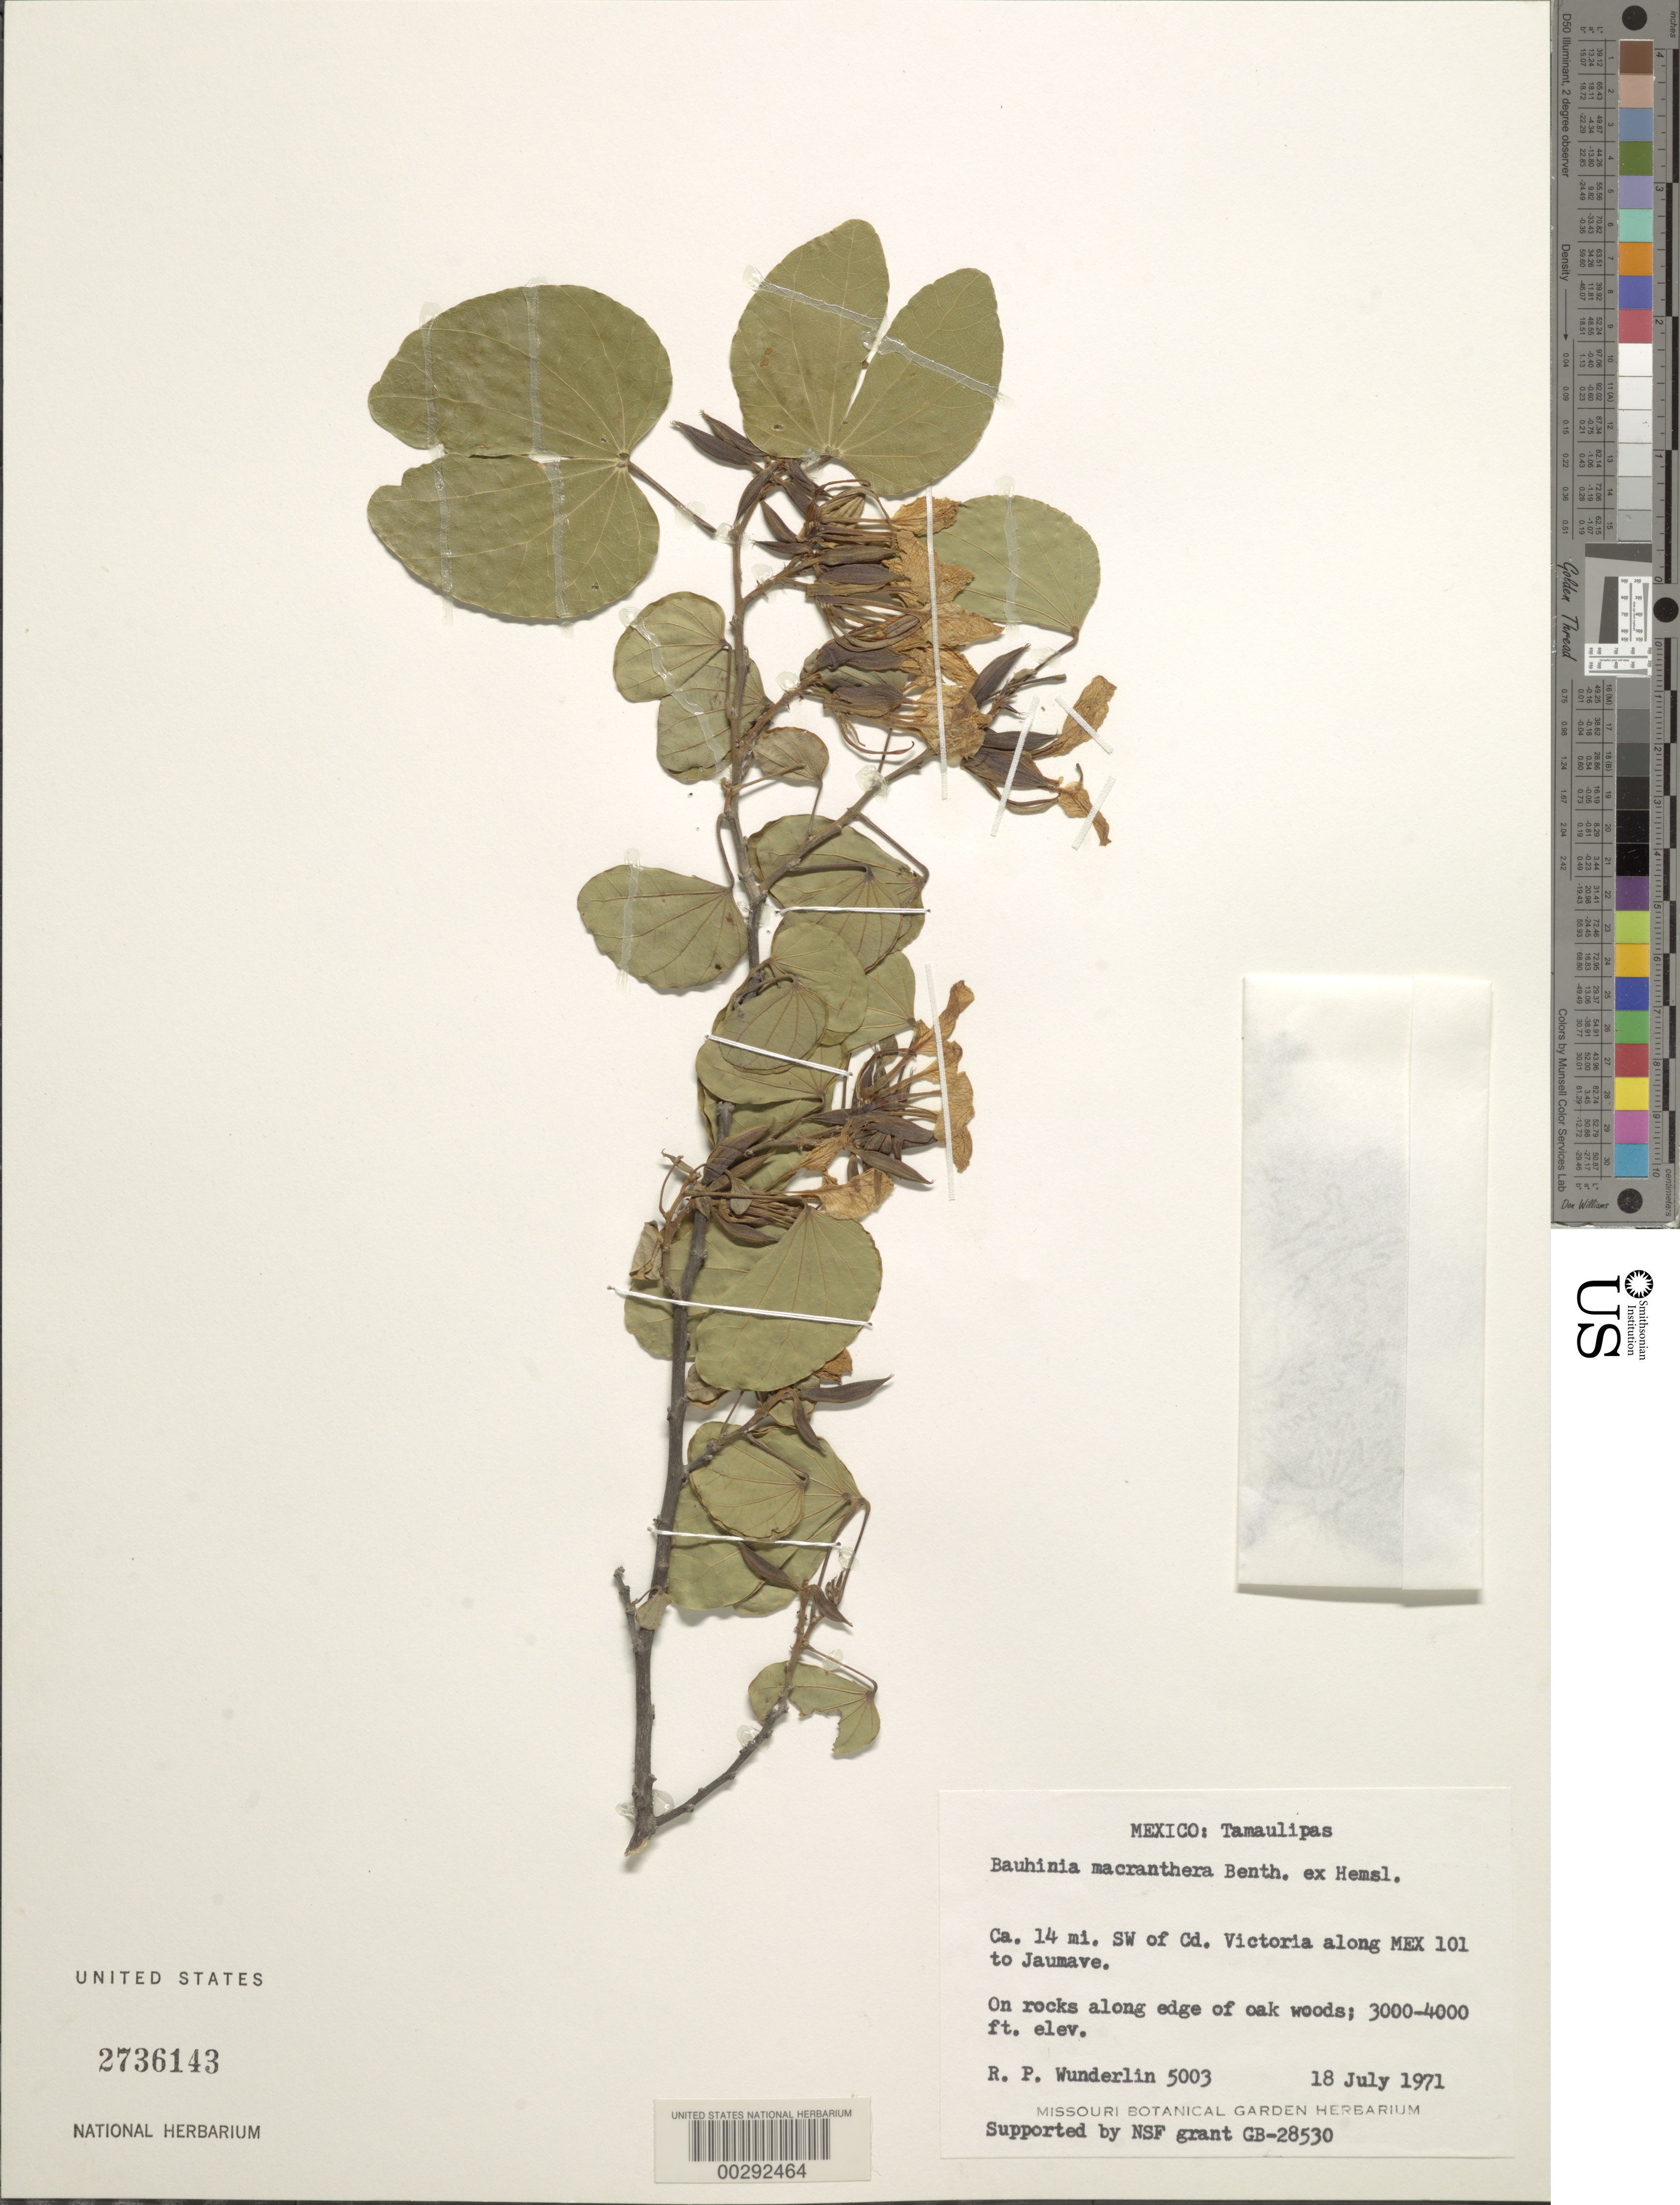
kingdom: Plantae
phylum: Tracheophyta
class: Magnoliopsida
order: Fabales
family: Fabaceae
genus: Bauhinia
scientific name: Bauhinia macranthera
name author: Benth. ex Hemsl.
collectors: R. P. Wunderlin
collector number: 5003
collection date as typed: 18 Jul 1971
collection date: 1971-07-18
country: Mexico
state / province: Tamaulipas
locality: Ca 14 mi SW of cd. Victoria along mex 101 to Jaumave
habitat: On rocks along edge of woods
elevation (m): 914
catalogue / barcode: US 2736143